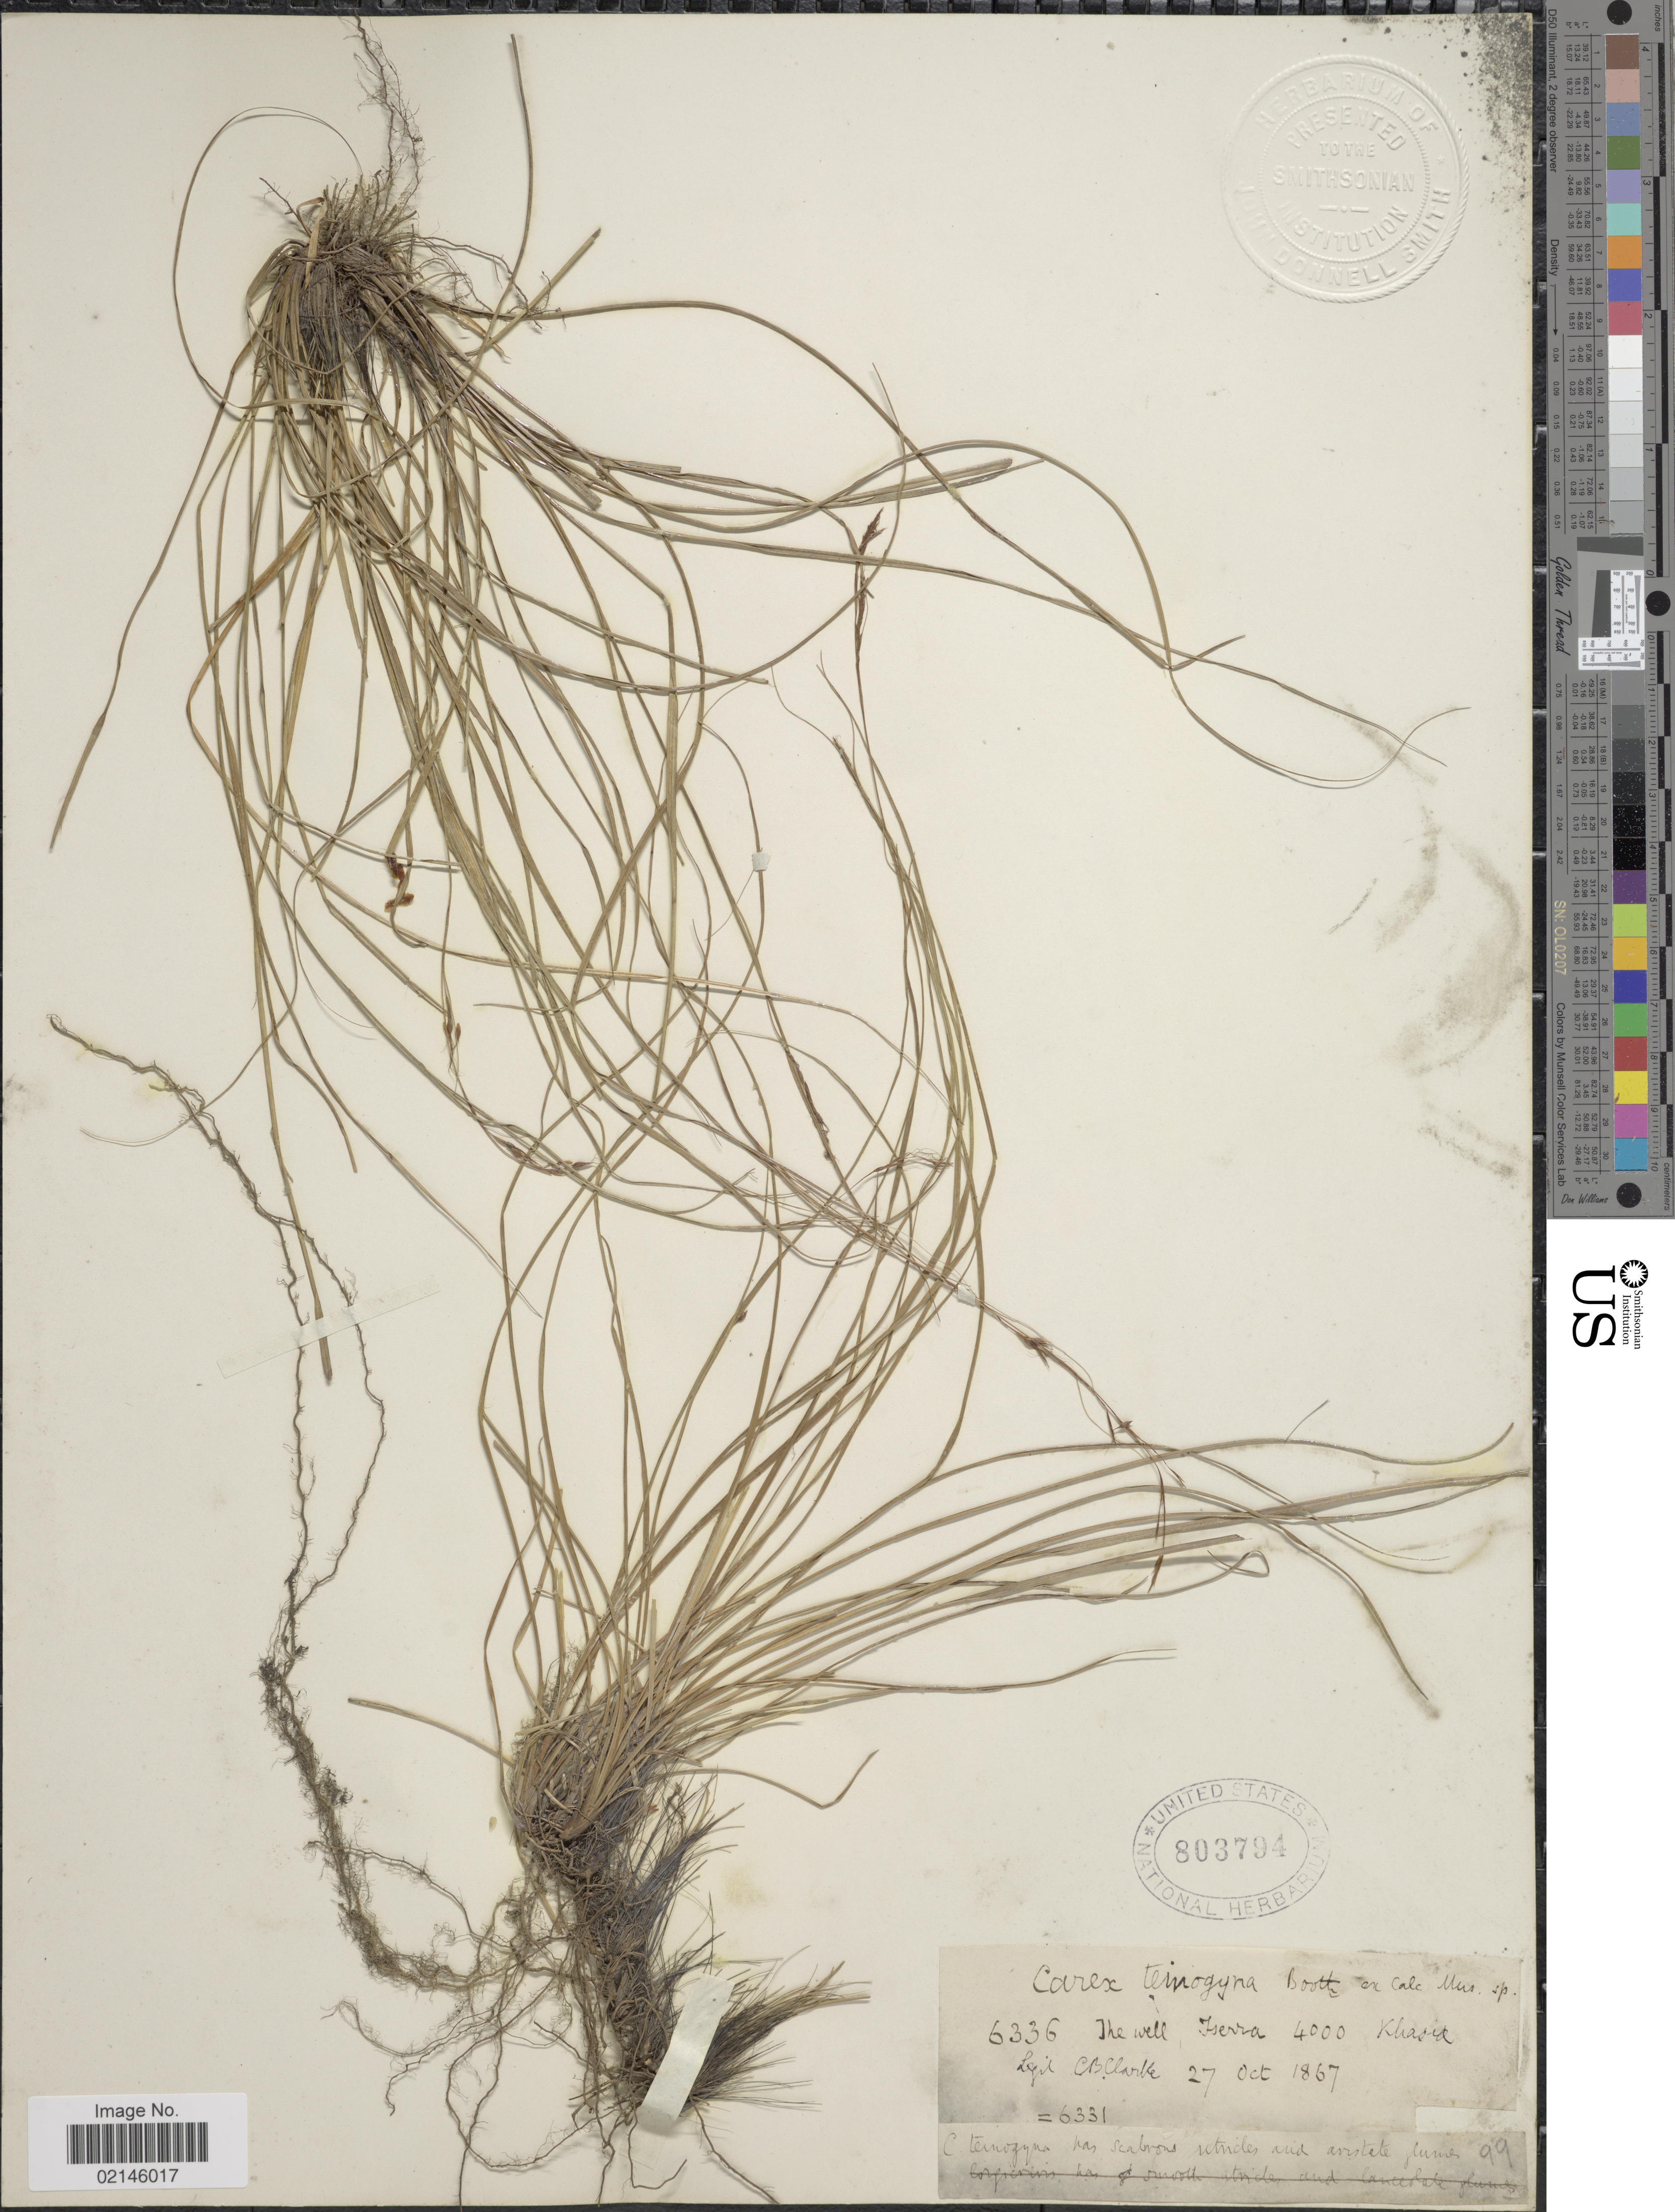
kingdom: Plantae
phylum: Tracheophyta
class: Liliopsida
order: Poales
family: Cyperaceae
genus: Carex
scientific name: Carex teinogyna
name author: Boott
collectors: C. B. Clarke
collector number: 6336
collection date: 1867-10-27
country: India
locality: The well, Tserra [interpreted] Khasia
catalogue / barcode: US 803794